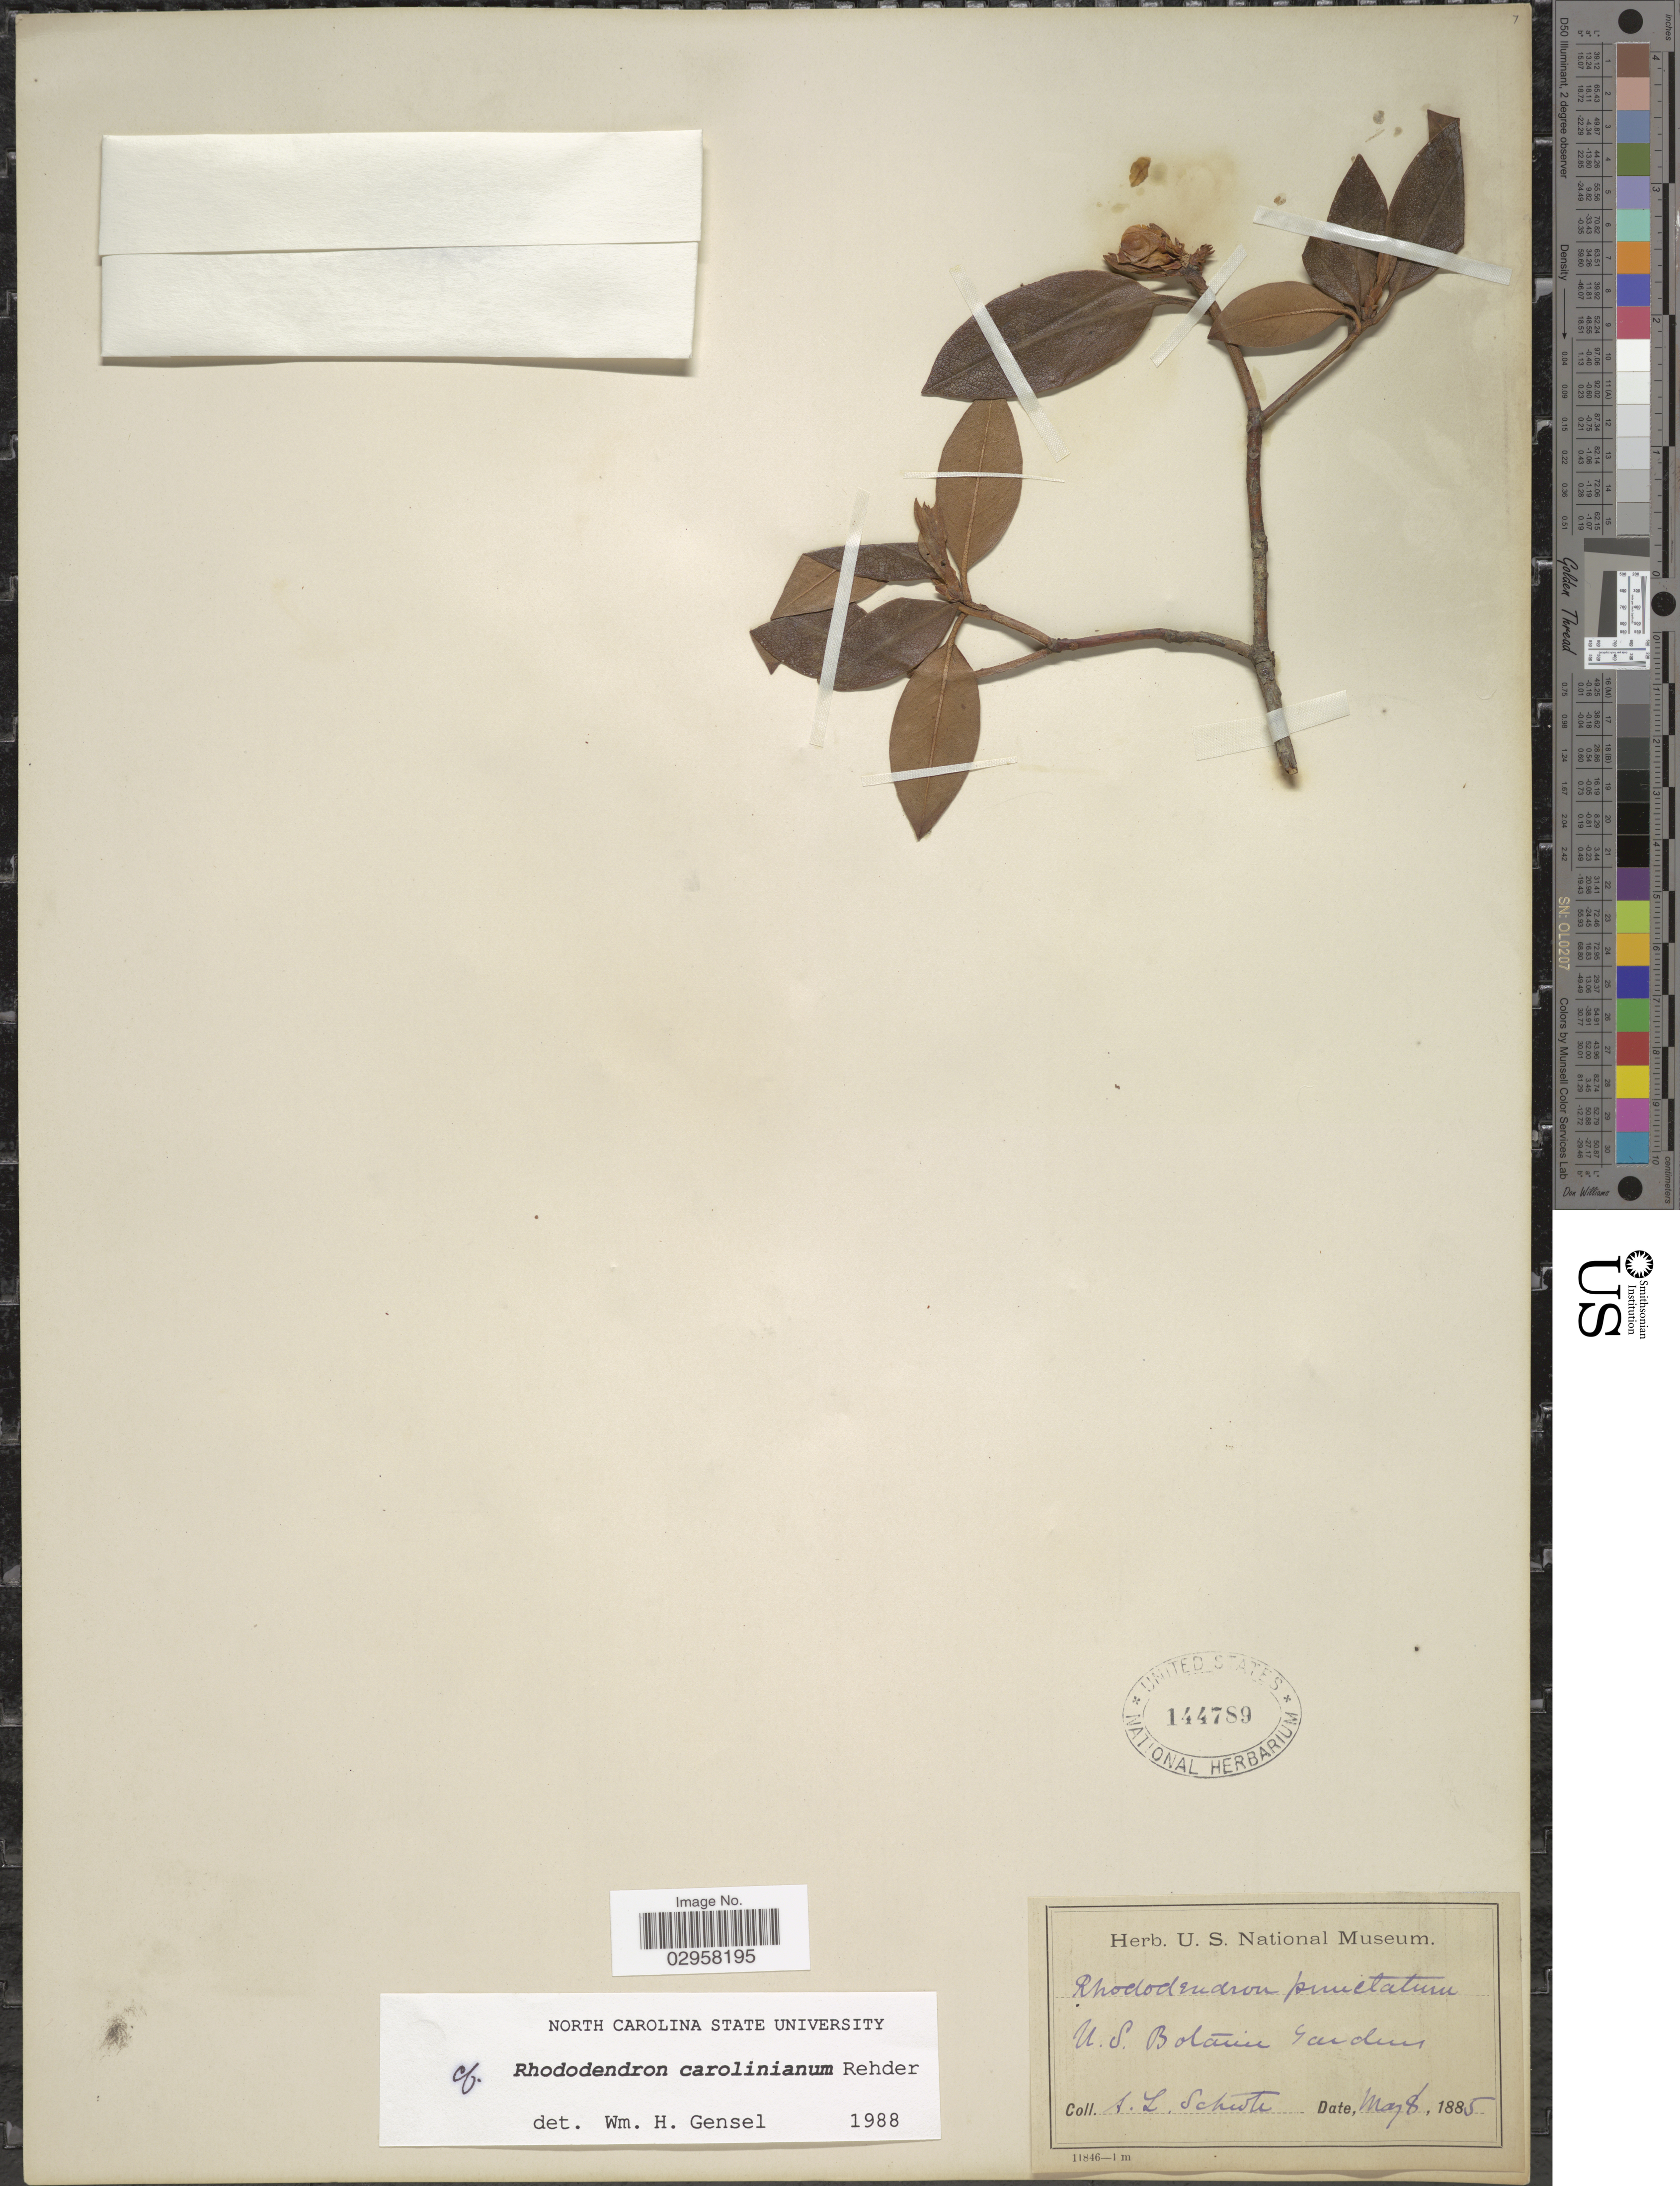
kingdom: Plantae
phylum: Tracheophyta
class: Magnoliopsida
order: Ericales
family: Ericaceae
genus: Rhododendron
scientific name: Rhododendron carolinianum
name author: Rehder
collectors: A. Schutte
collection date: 1885-05-08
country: United States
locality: U.S. Botanic Gardens.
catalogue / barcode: US 144789